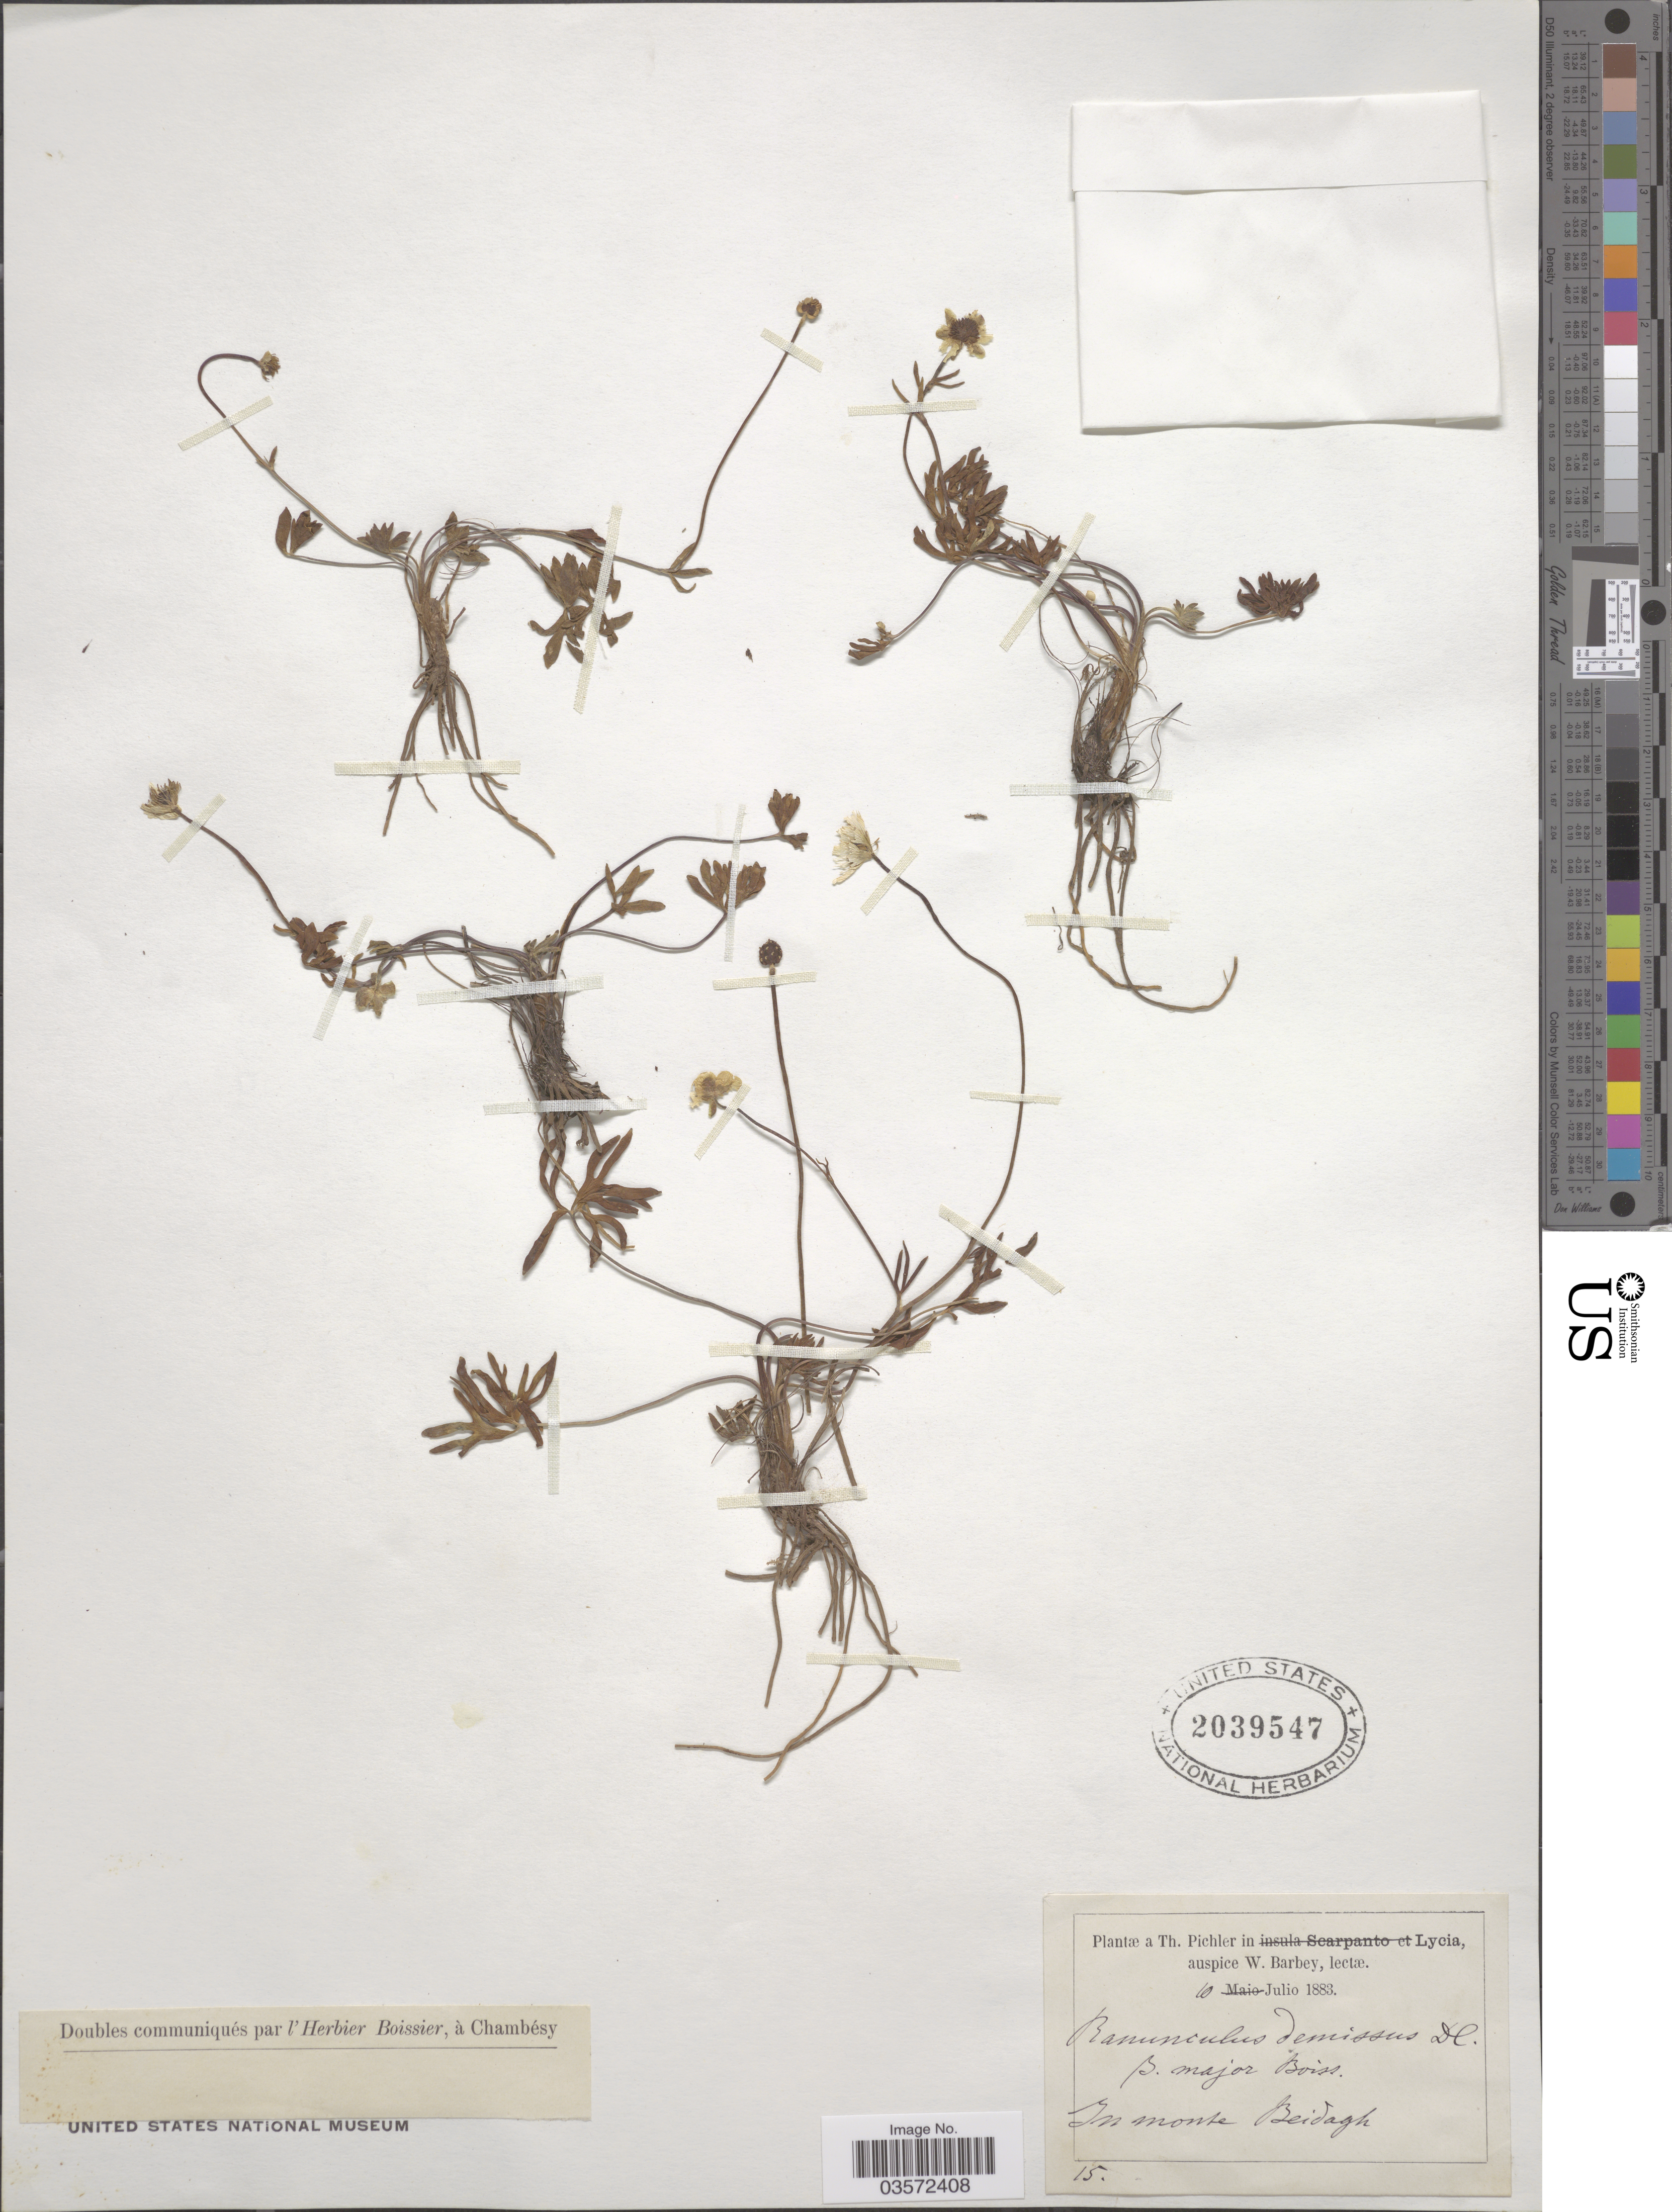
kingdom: Plantae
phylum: Tracheophyta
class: Magnoliopsida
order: Ranunculales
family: Ranunculaceae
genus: Ranunculus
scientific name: Ranunculus demissus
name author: DC.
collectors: T. Pichler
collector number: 15?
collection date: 1883-07-10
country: Turkey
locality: In monte Beidagh.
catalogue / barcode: US 2039547